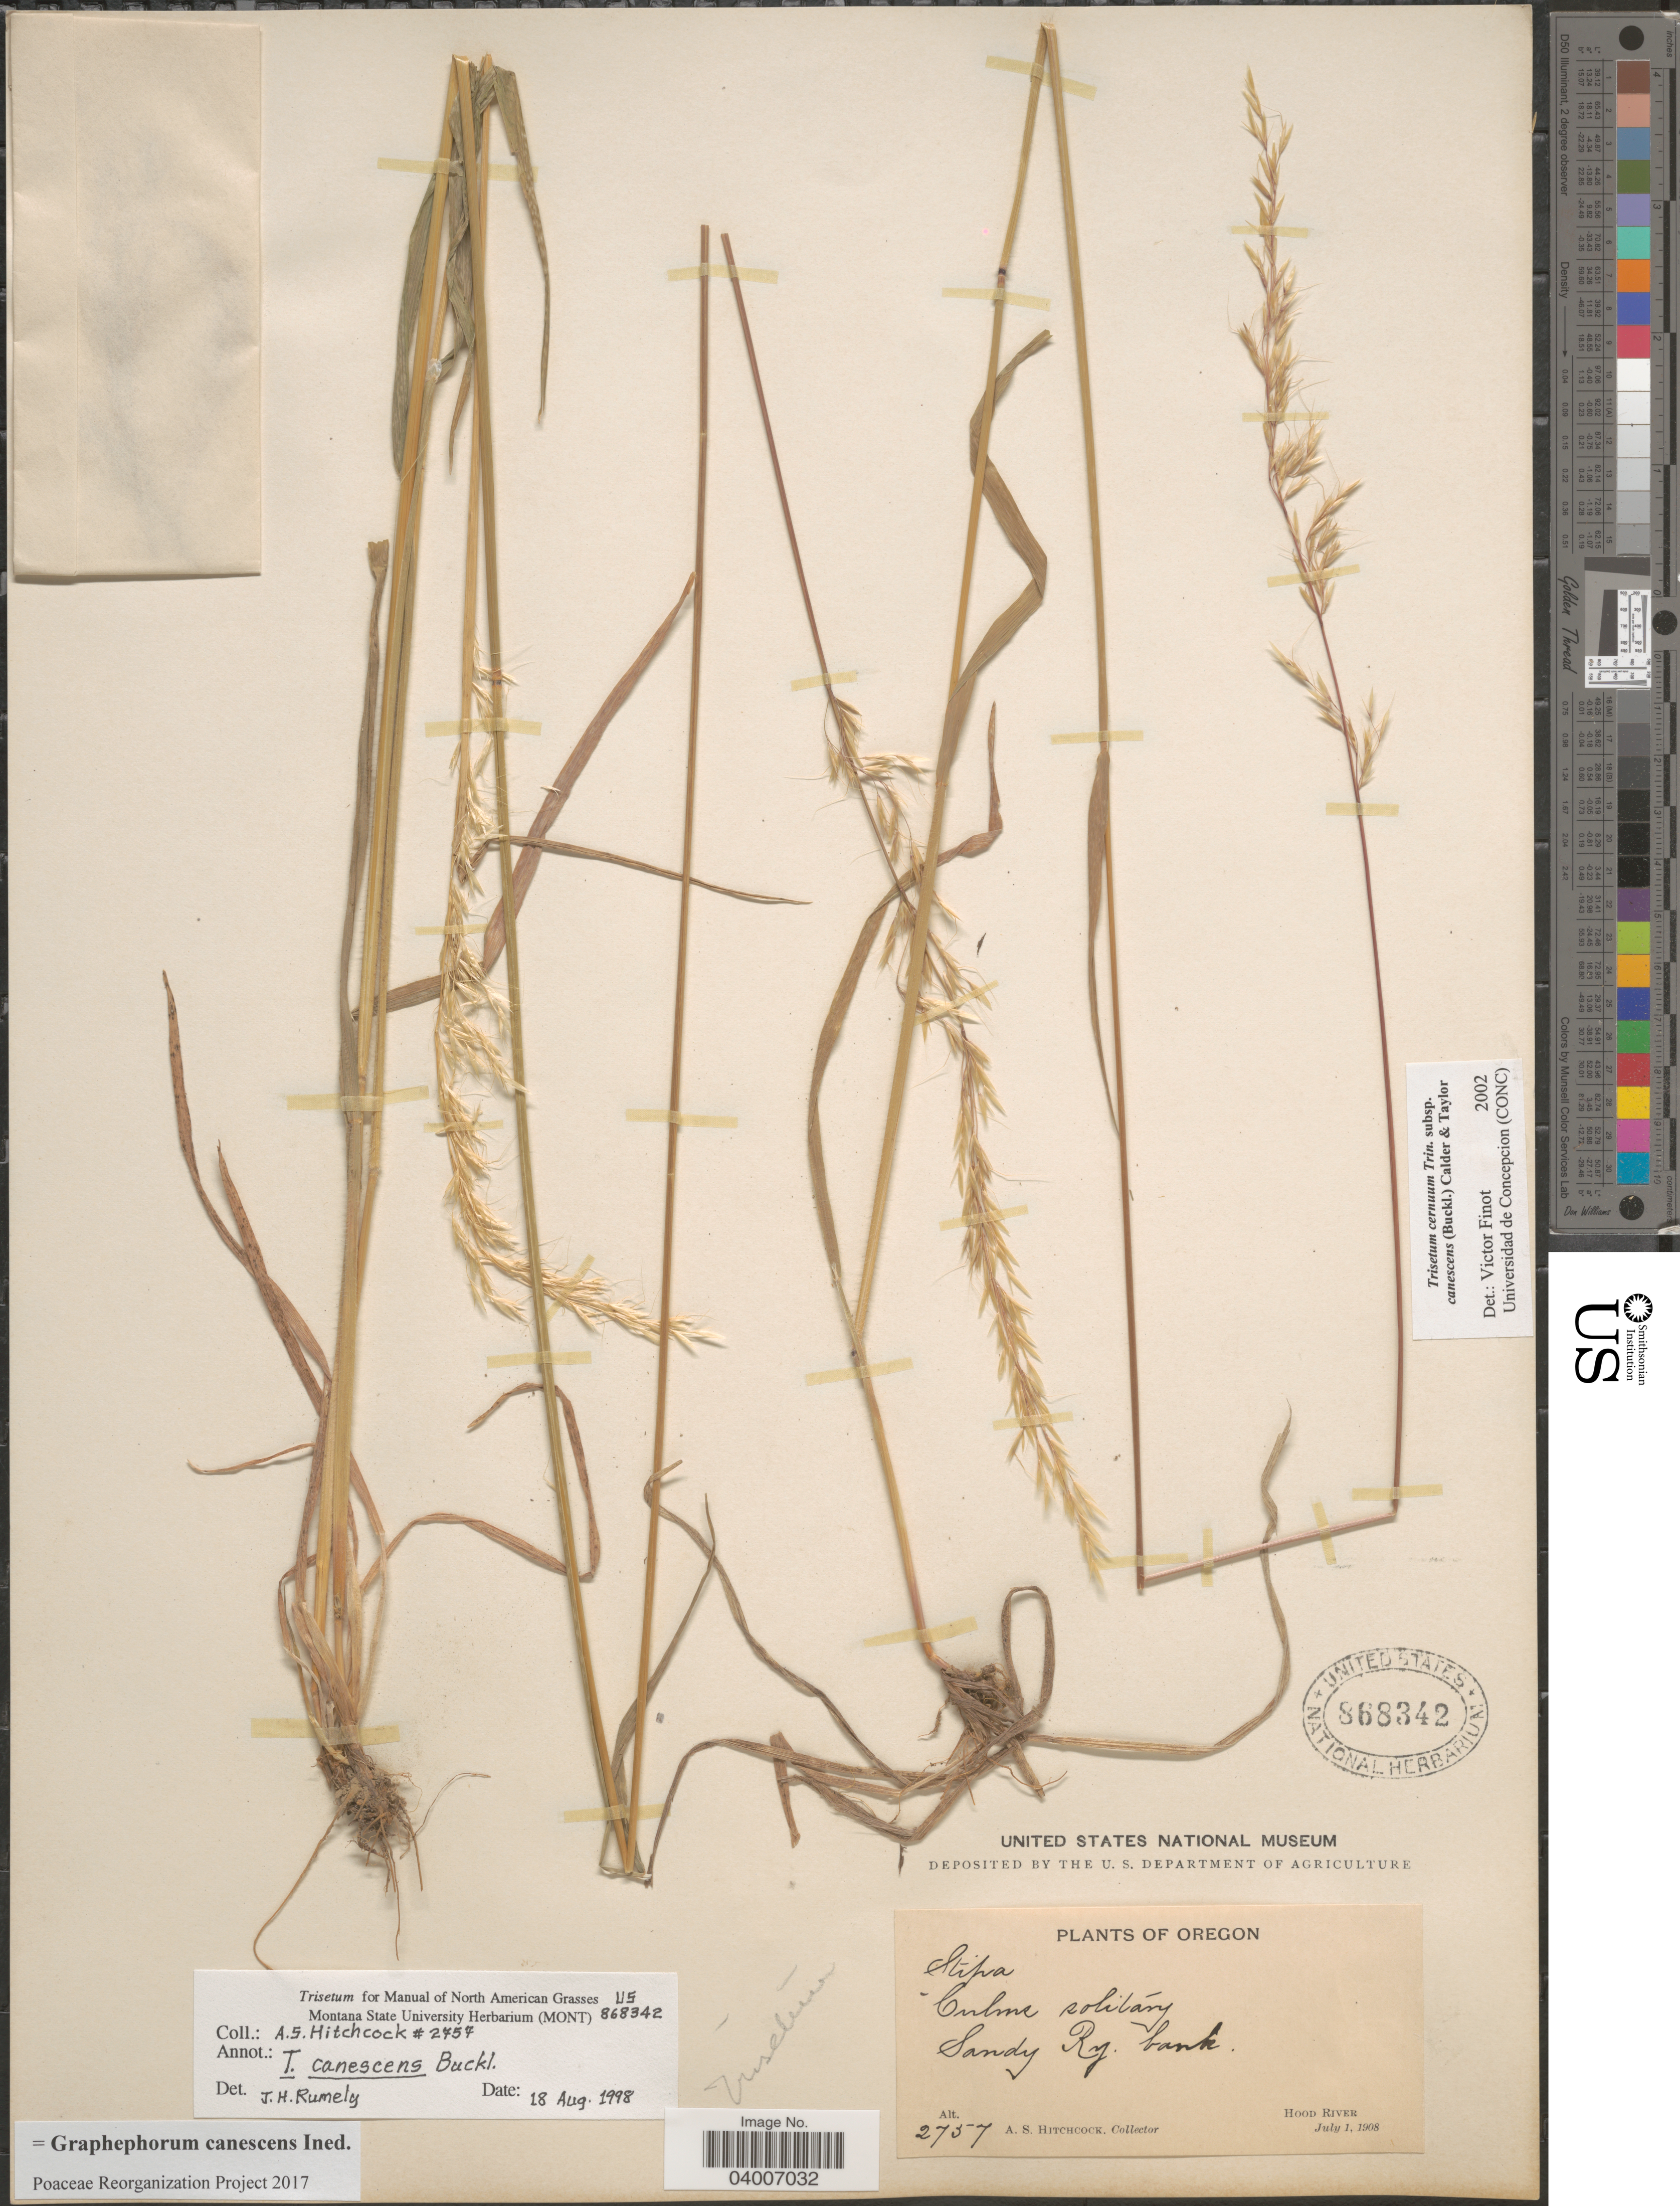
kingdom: Plantae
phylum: Tracheophyta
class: Liliopsida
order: Poales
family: Poaceae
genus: Graphephorum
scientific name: Graphephorum canescens ined.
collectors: A. S. Hitchcock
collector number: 2757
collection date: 1908-07-01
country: United States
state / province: Oregon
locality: Hood River.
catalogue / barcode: US 868342